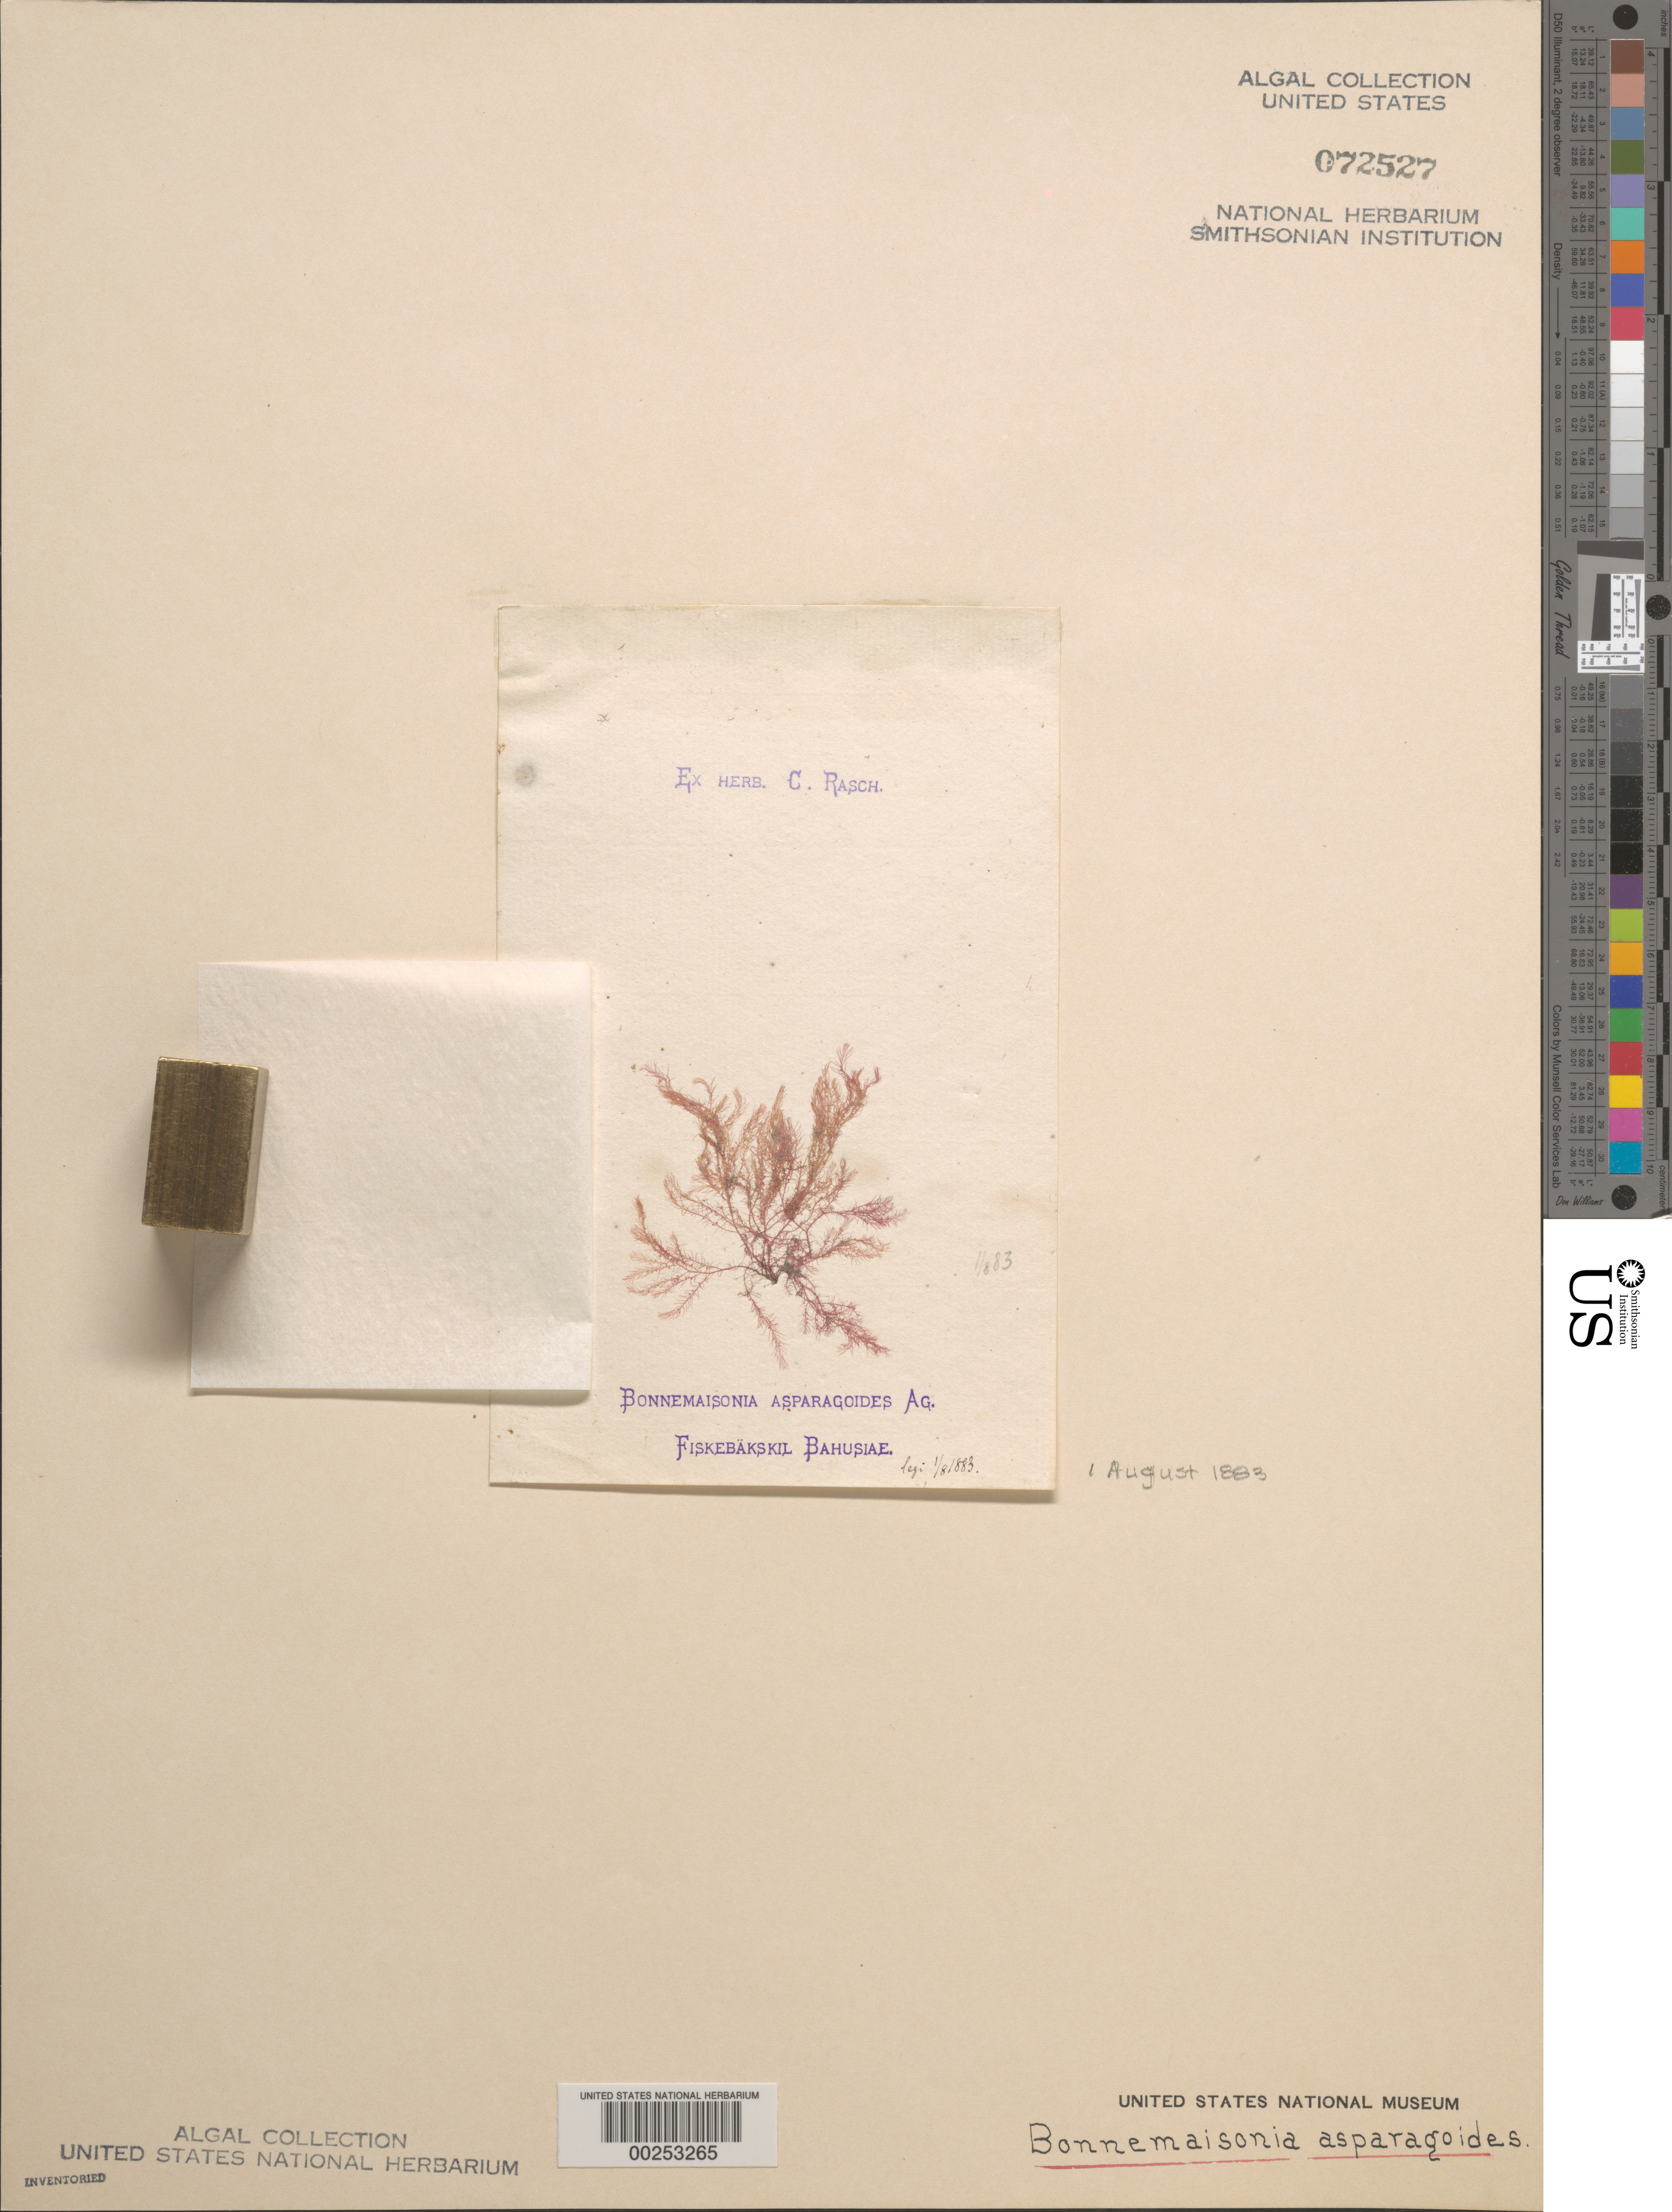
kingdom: Plantae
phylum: Rhodophyta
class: Florideophyceae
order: Bonnemaisoniales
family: Bonnemaisoniaceae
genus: Bonnemaisonia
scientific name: Bonnemaisonia asparagoides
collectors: C. Rasch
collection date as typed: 01 Aug 1883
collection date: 1883-08-01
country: Sweden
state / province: Västra Götaland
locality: Fiskebackskil, bohuslan (bahusiae)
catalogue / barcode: US 72527